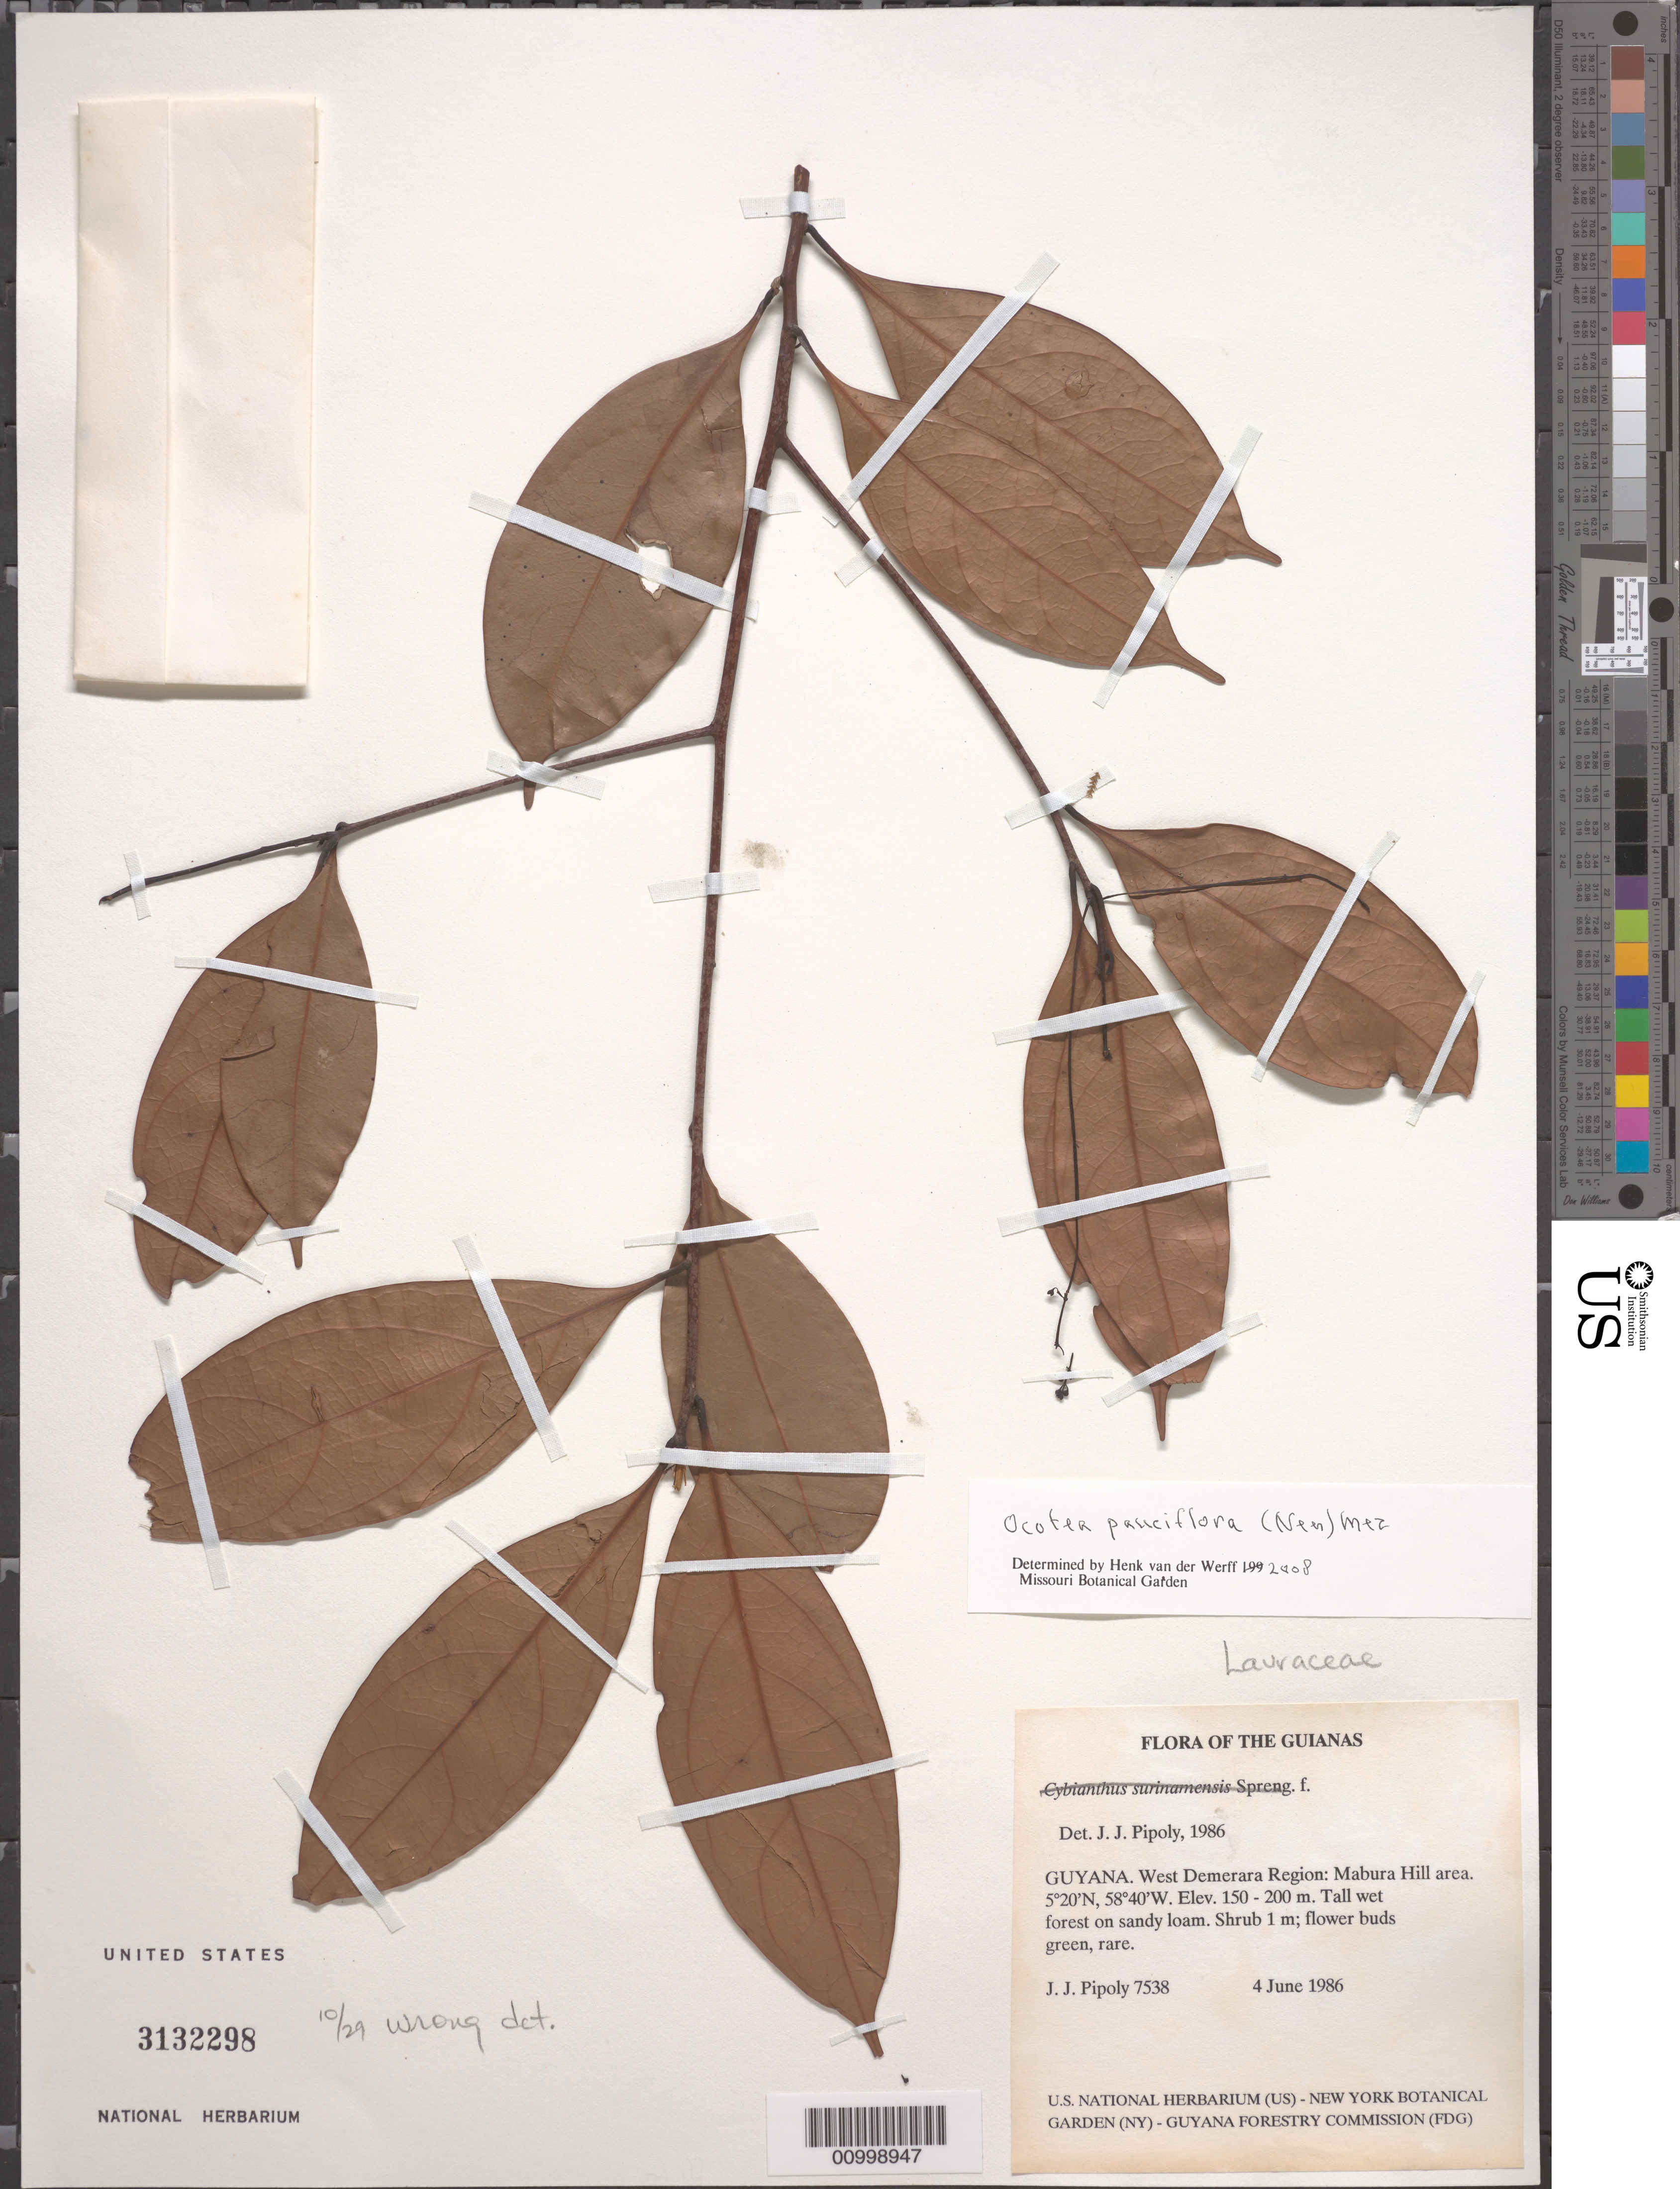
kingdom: Plantae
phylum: Tracheophyta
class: Magnoliopsida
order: Laurales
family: Lauraceae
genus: Ocotea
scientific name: Ocotea pauciflora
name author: (Nees) Mez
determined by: van der Werff, H., (MO), Missouri Botanical Garden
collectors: J. J. Pipoly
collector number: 7538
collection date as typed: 4 June 1986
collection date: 1986-06-04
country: Guyana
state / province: U. Demerara-Berbice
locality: Mabura Hill area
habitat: Tall wet forest on sandy loam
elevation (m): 50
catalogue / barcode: US 3132298